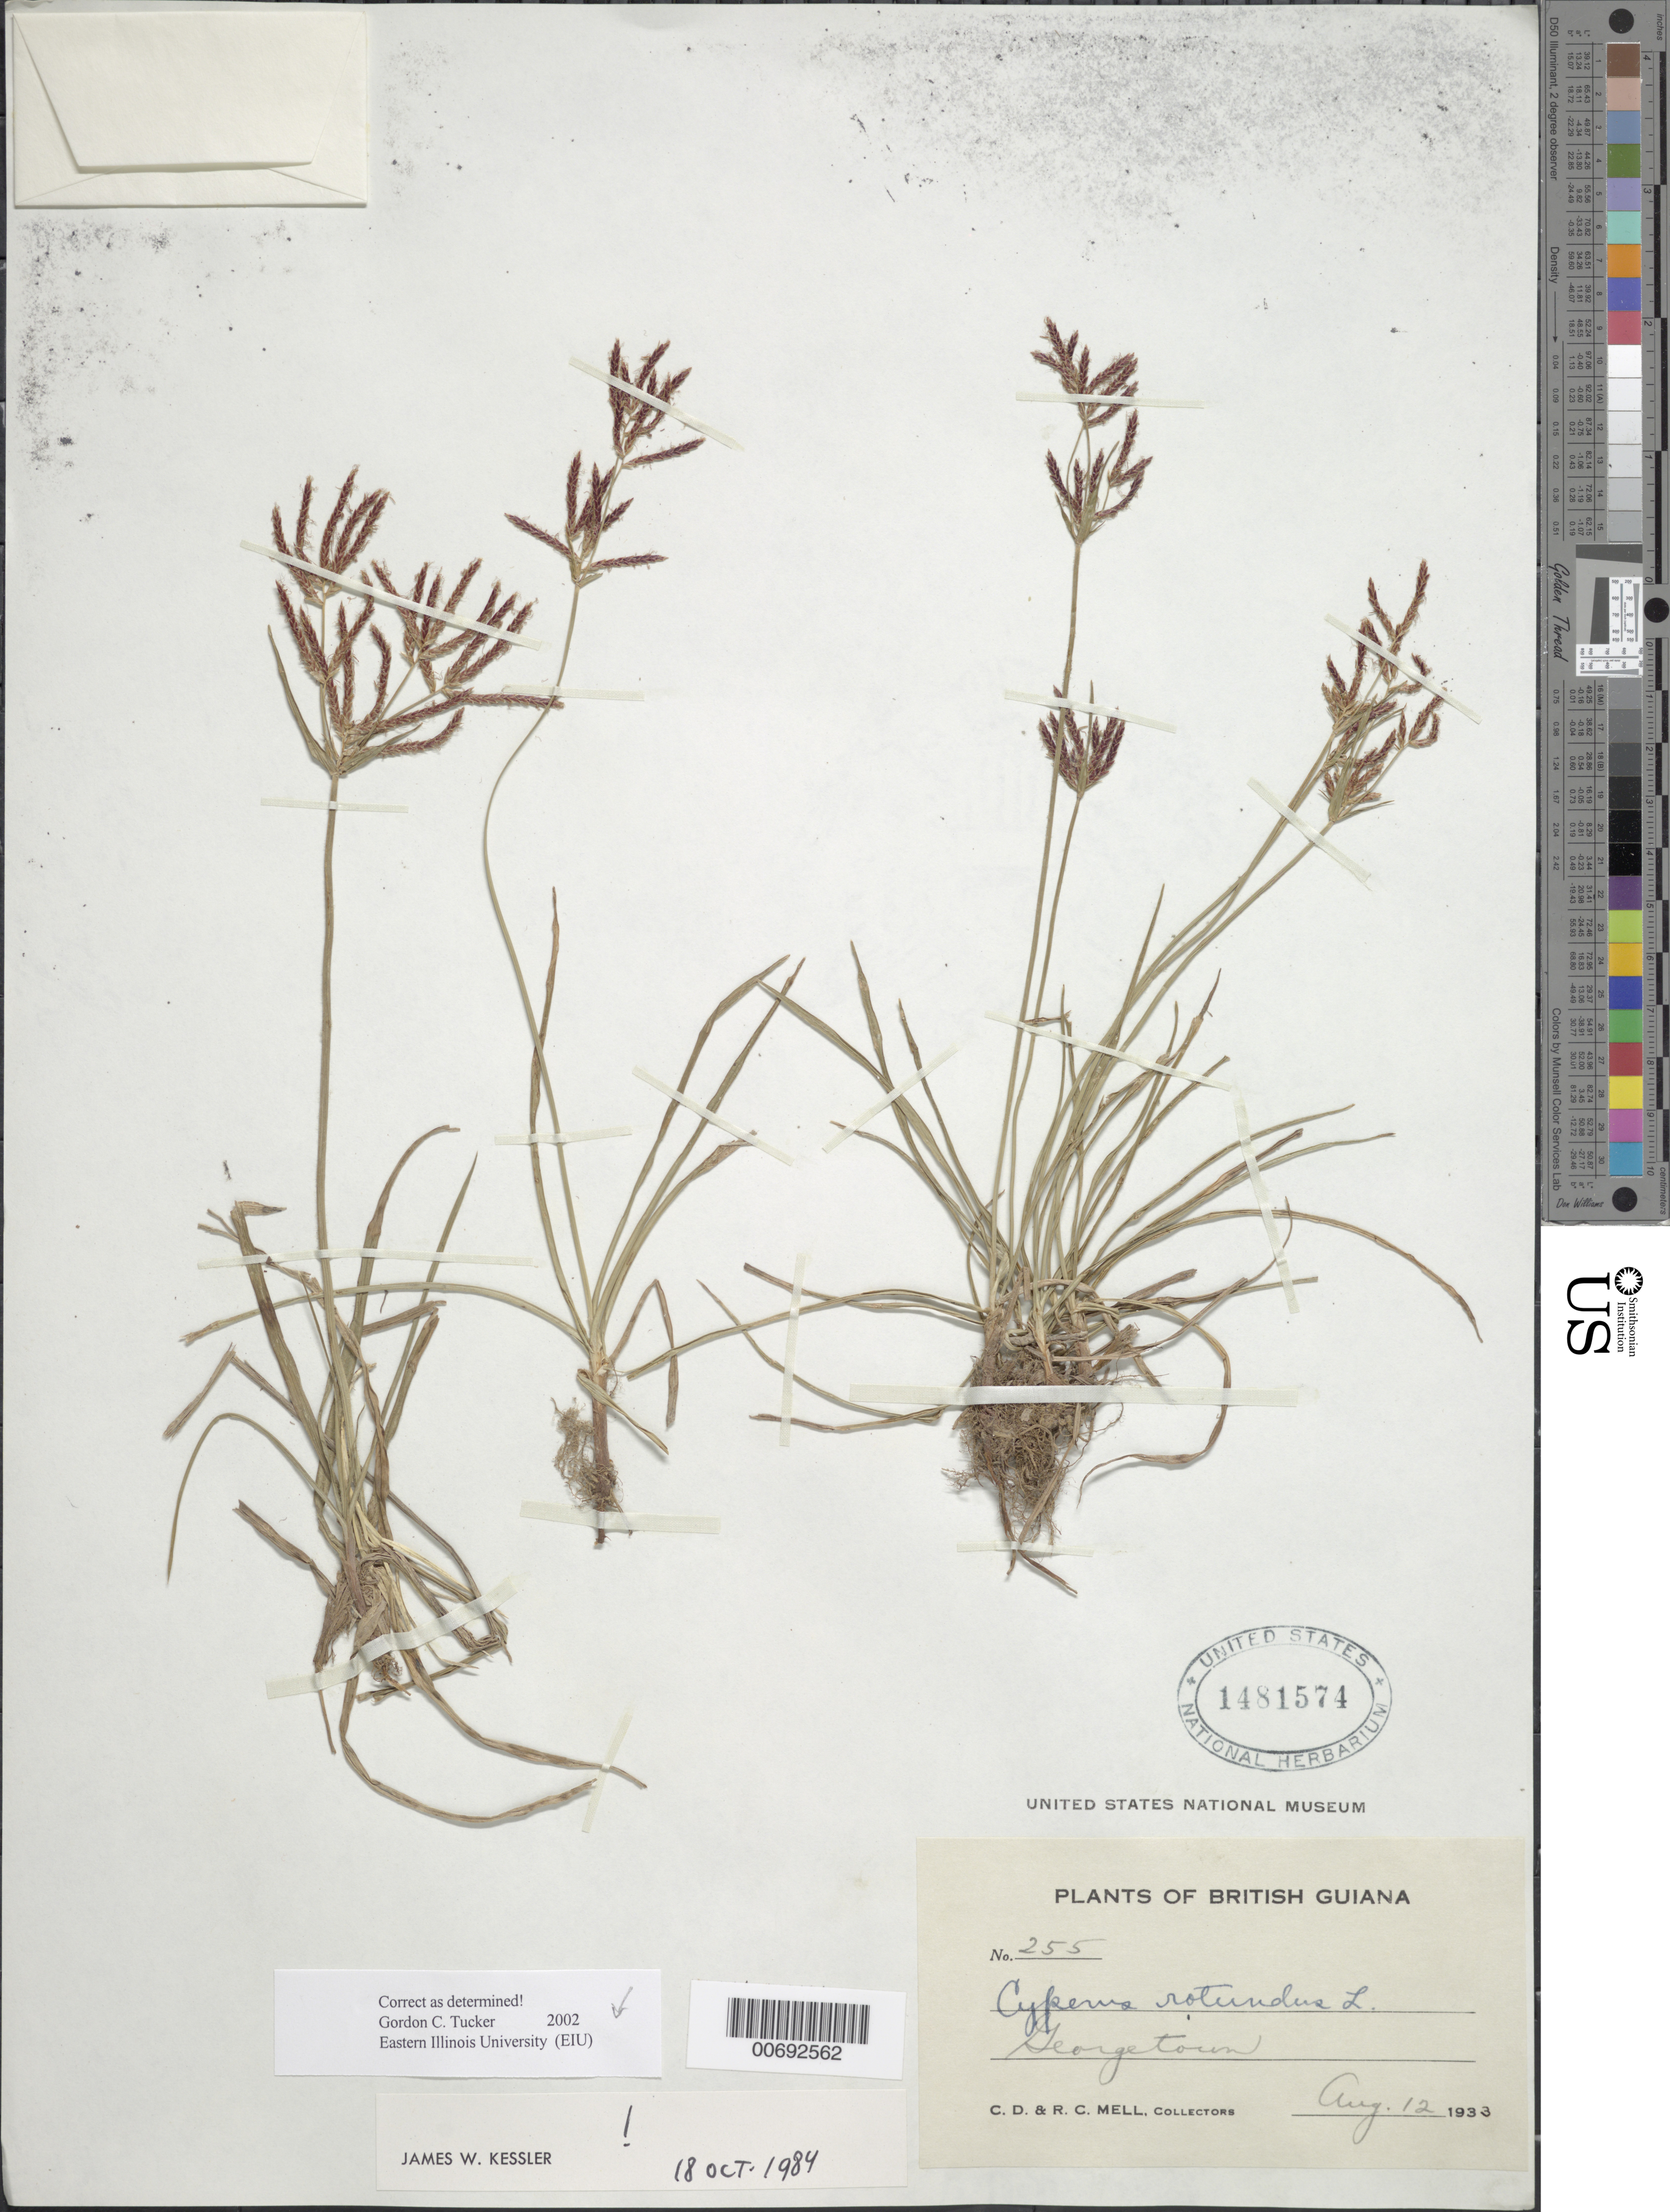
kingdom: Plantae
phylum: Tracheophyta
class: Liliopsida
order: Poales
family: Cyperaceae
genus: Cyperus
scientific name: Cyperus rotundus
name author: L.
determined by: Tucker, G. C.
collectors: C. D. Mell & R. Mell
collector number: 255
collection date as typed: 12-Aug-33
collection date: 1933-08-12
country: Guyana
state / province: Demerara-Mahaica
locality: Georgetown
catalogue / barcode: US 1481574